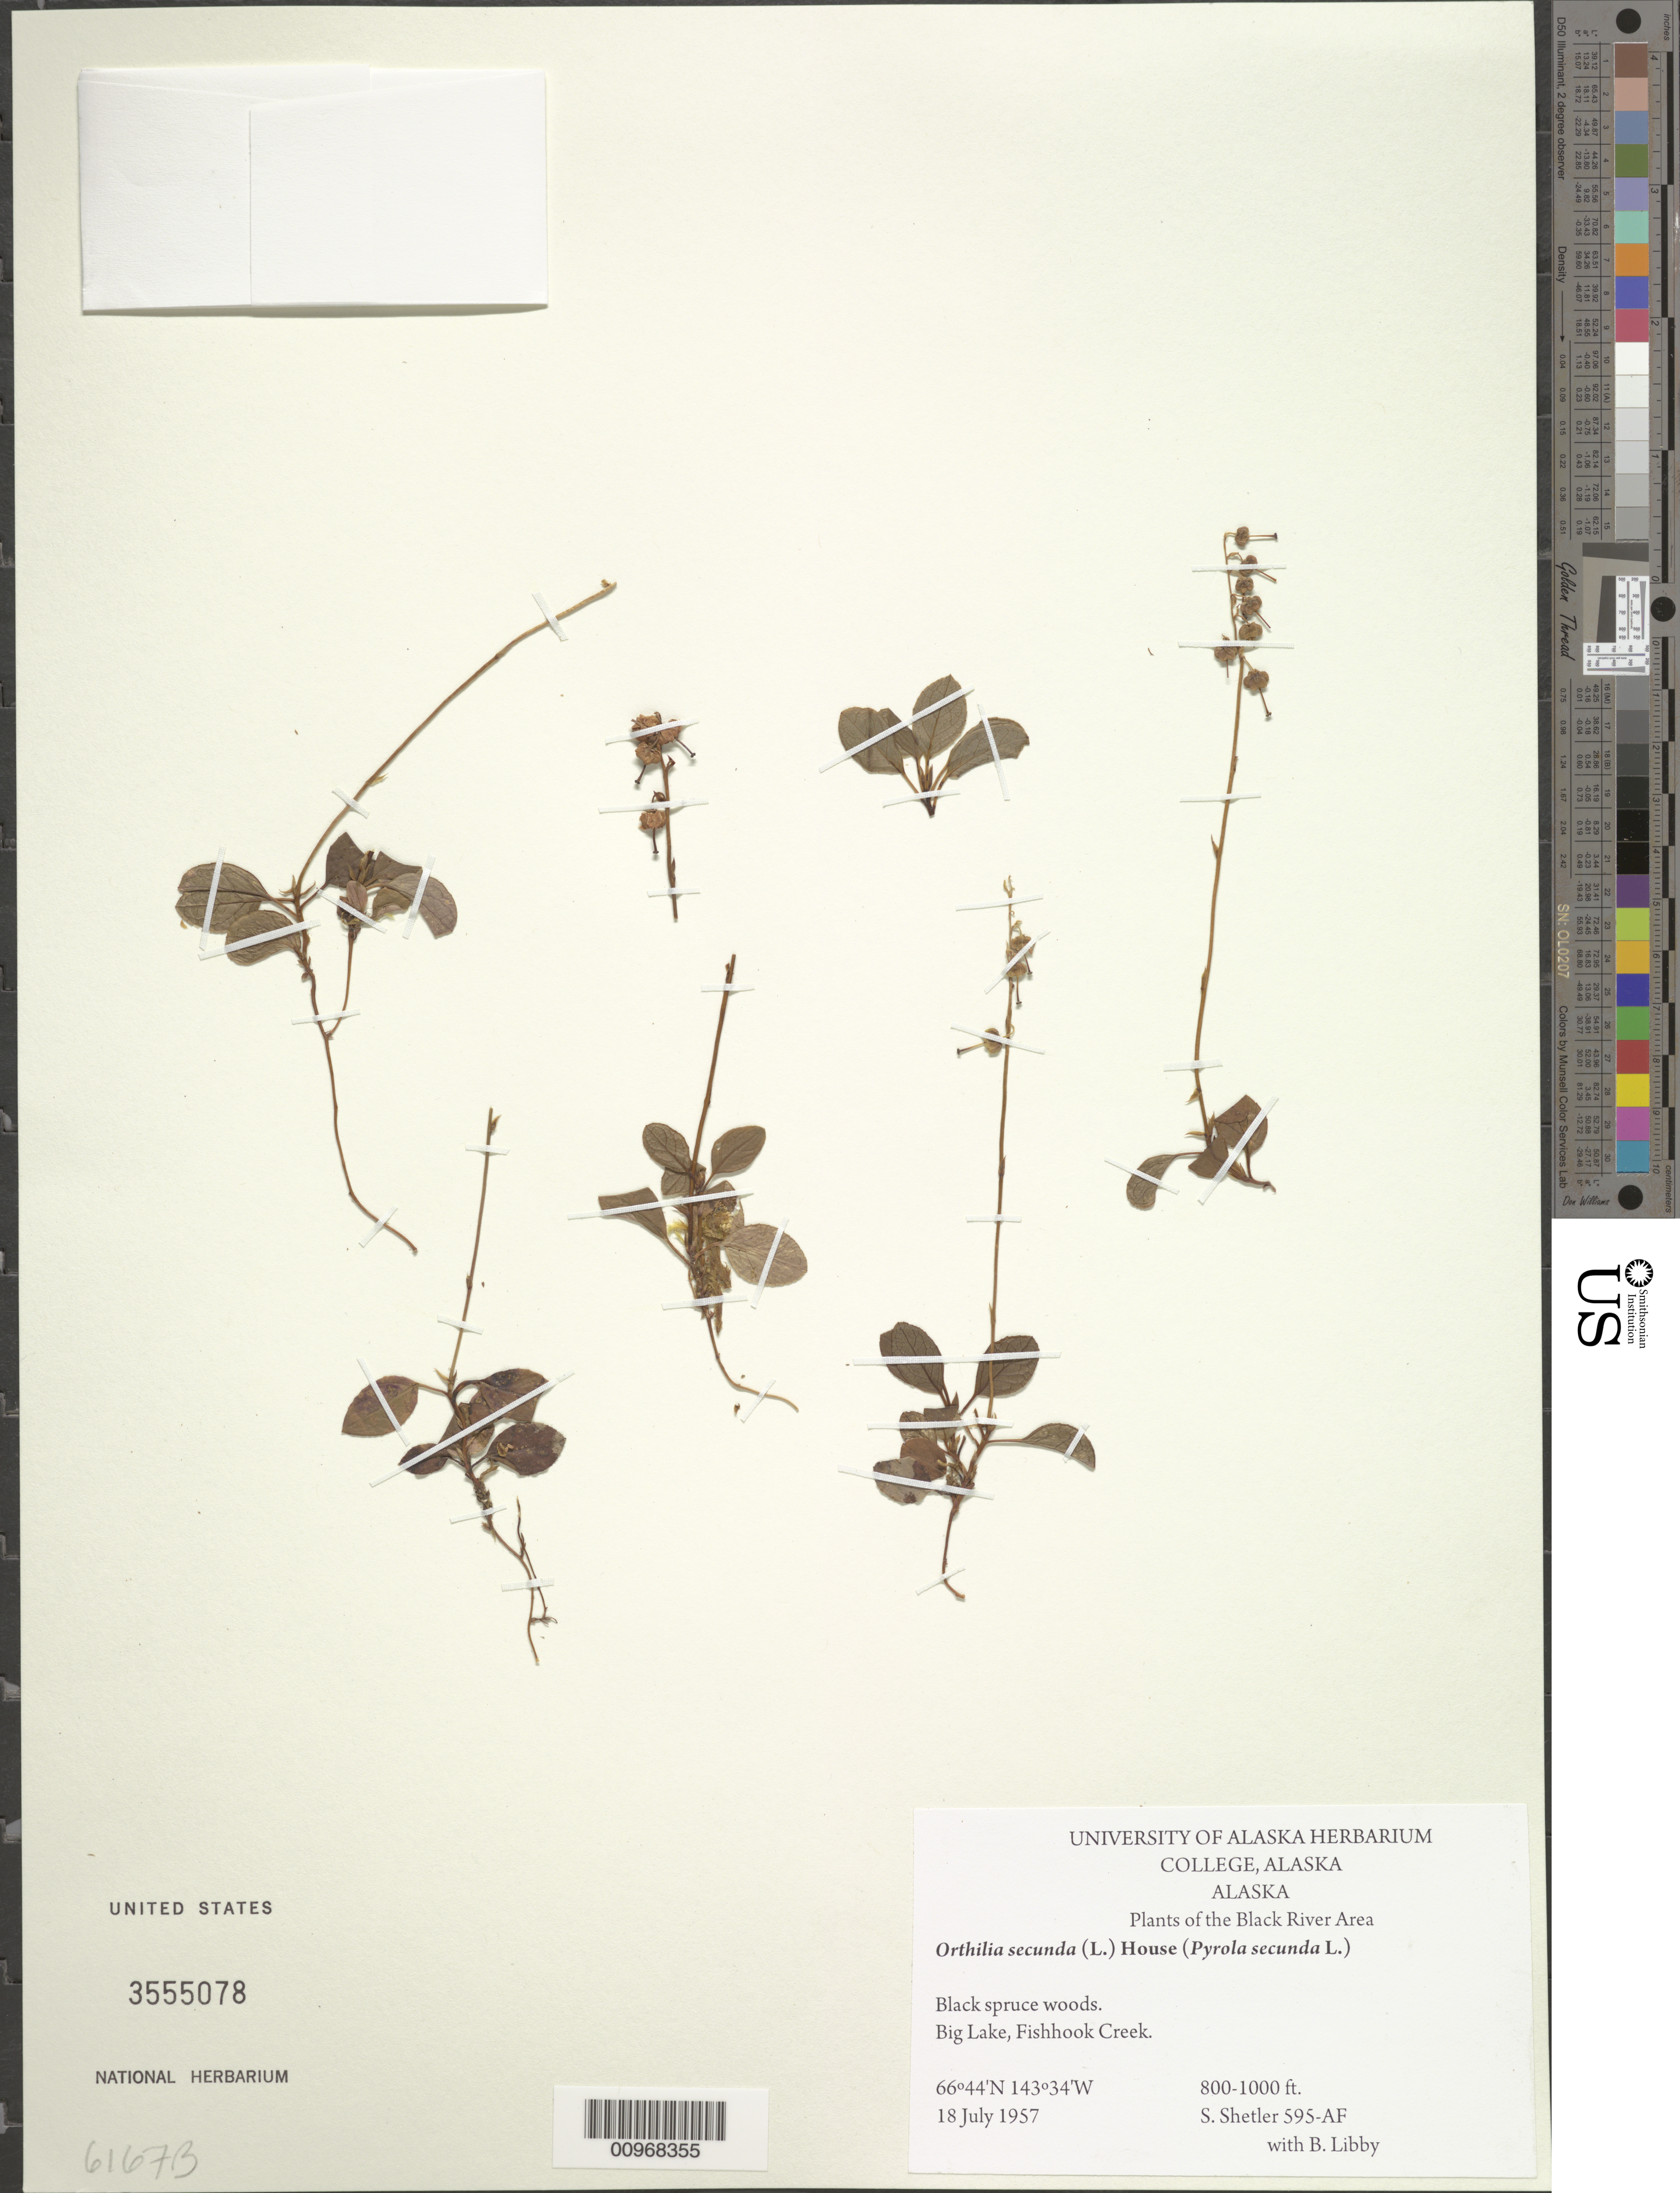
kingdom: Plantae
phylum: Tracheophyta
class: Magnoliopsida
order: Ericales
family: Ericaceae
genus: Orthilia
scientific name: Orthilia secunda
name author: (L.) House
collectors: S. Shetler & B. Libby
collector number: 595-AF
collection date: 1957-07-18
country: United States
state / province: Alaska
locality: Black River Area. Big Lake, Fishhook Creek.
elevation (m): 244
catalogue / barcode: US 3555078